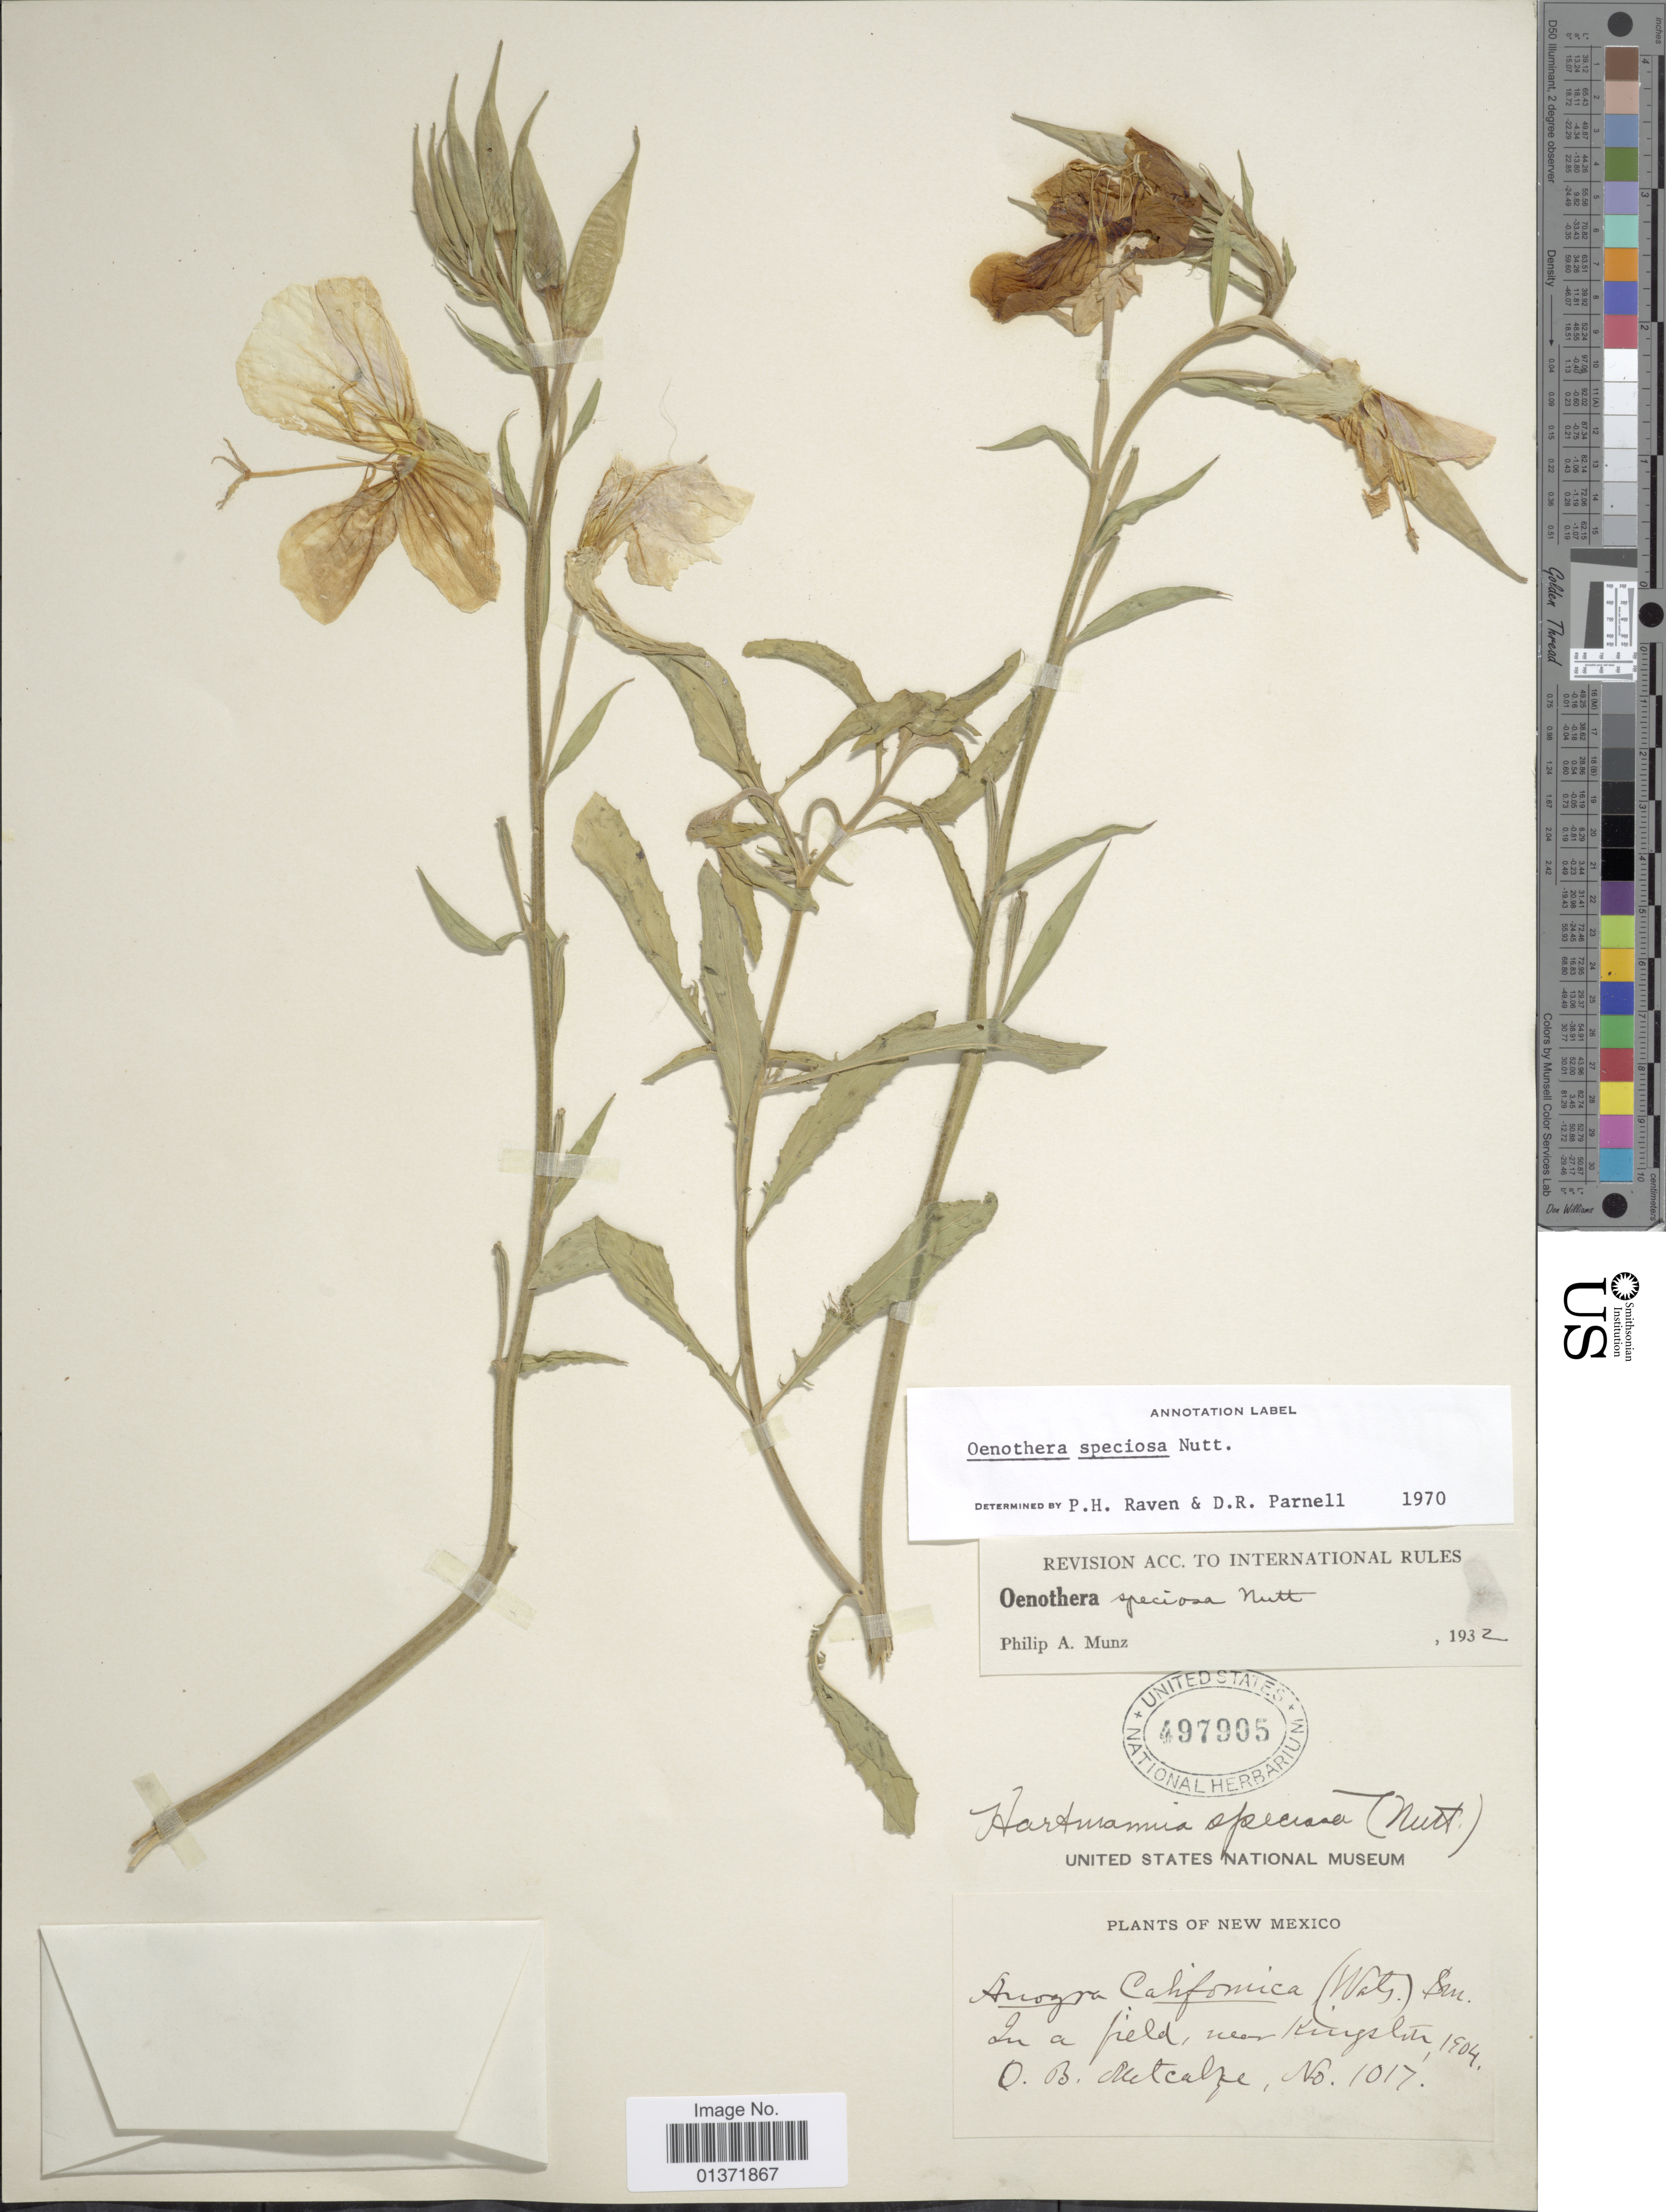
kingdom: Plantae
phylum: Tracheophyta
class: Magnoliopsida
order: Myrtales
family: Onagraceae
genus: Oenothera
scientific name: Oenothera speciosa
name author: Nutt.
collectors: O. Metcalf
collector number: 1017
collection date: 1904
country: United States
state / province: New Mexico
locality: Near Kingston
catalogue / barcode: US 477905